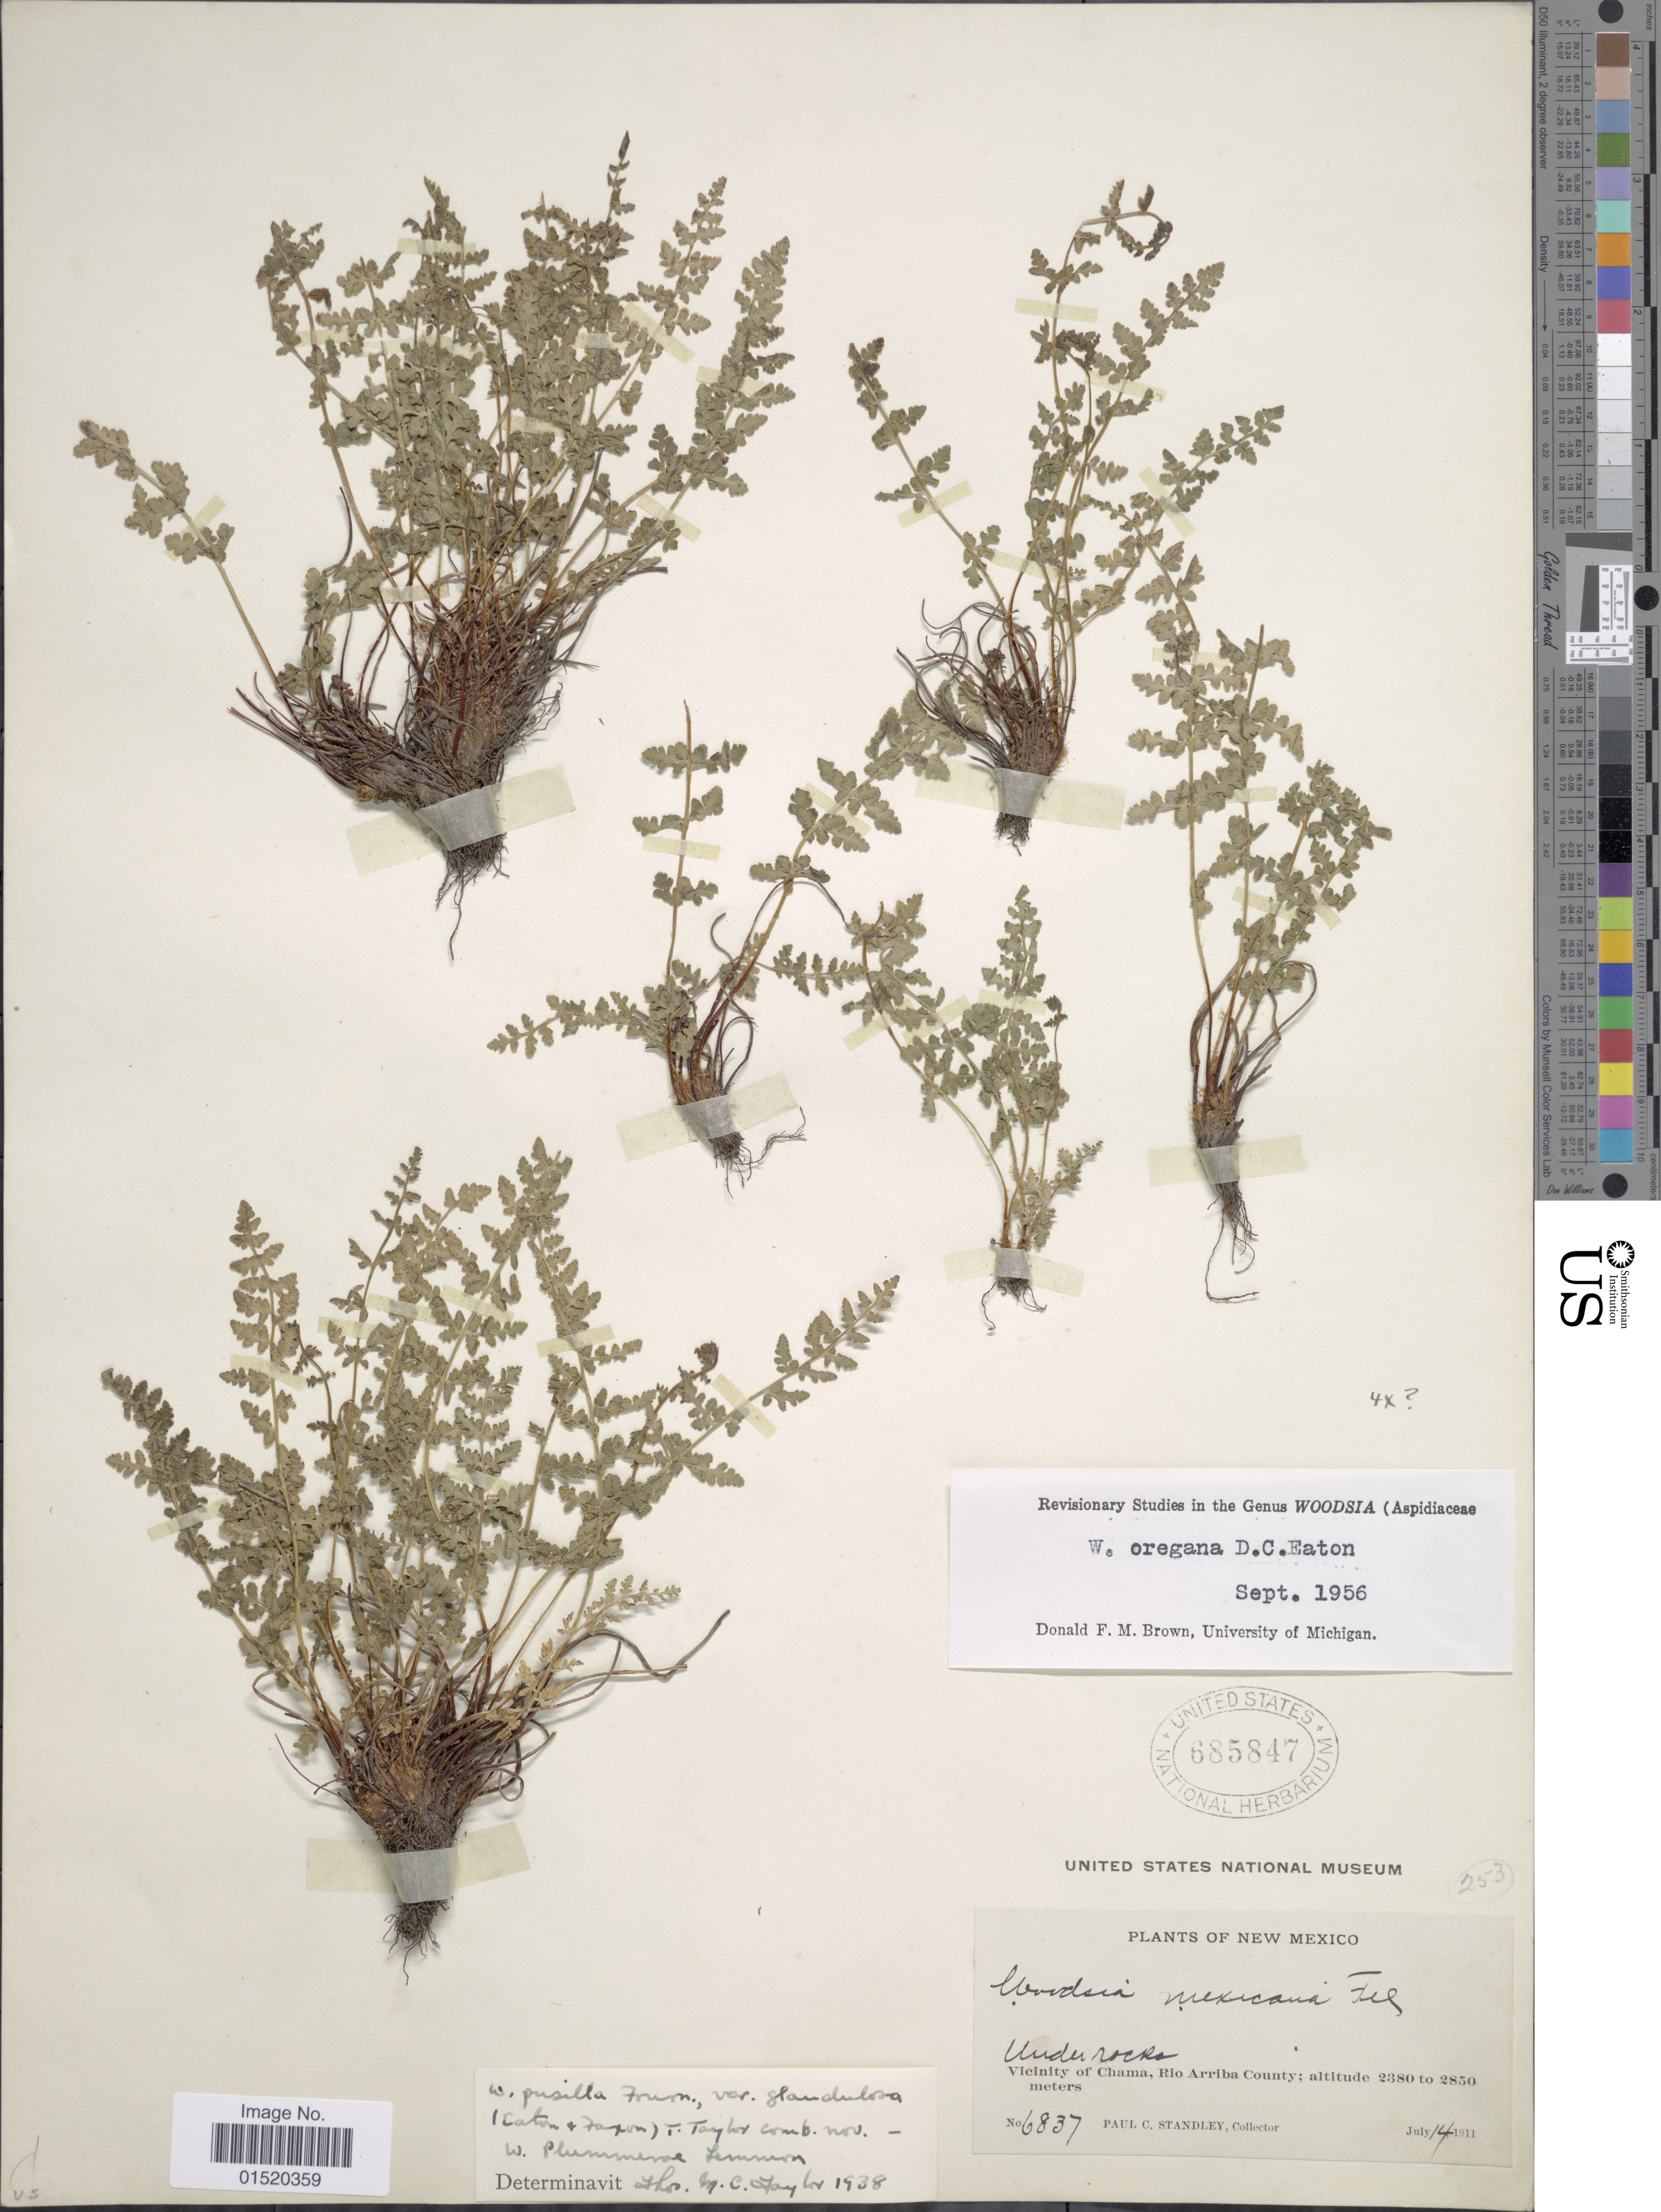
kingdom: Plantae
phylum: Tracheophyta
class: Polypodiopsida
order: Polypodiales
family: Woodsiaceae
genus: Woodsia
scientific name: Woodsia oregana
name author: D.C. Eaton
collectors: P. C. Standley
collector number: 6837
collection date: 1911-07-14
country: United States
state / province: New Mexico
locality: Under rocks, Vicinity of Chama, Rio Arriba County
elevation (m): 2380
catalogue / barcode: US 685847